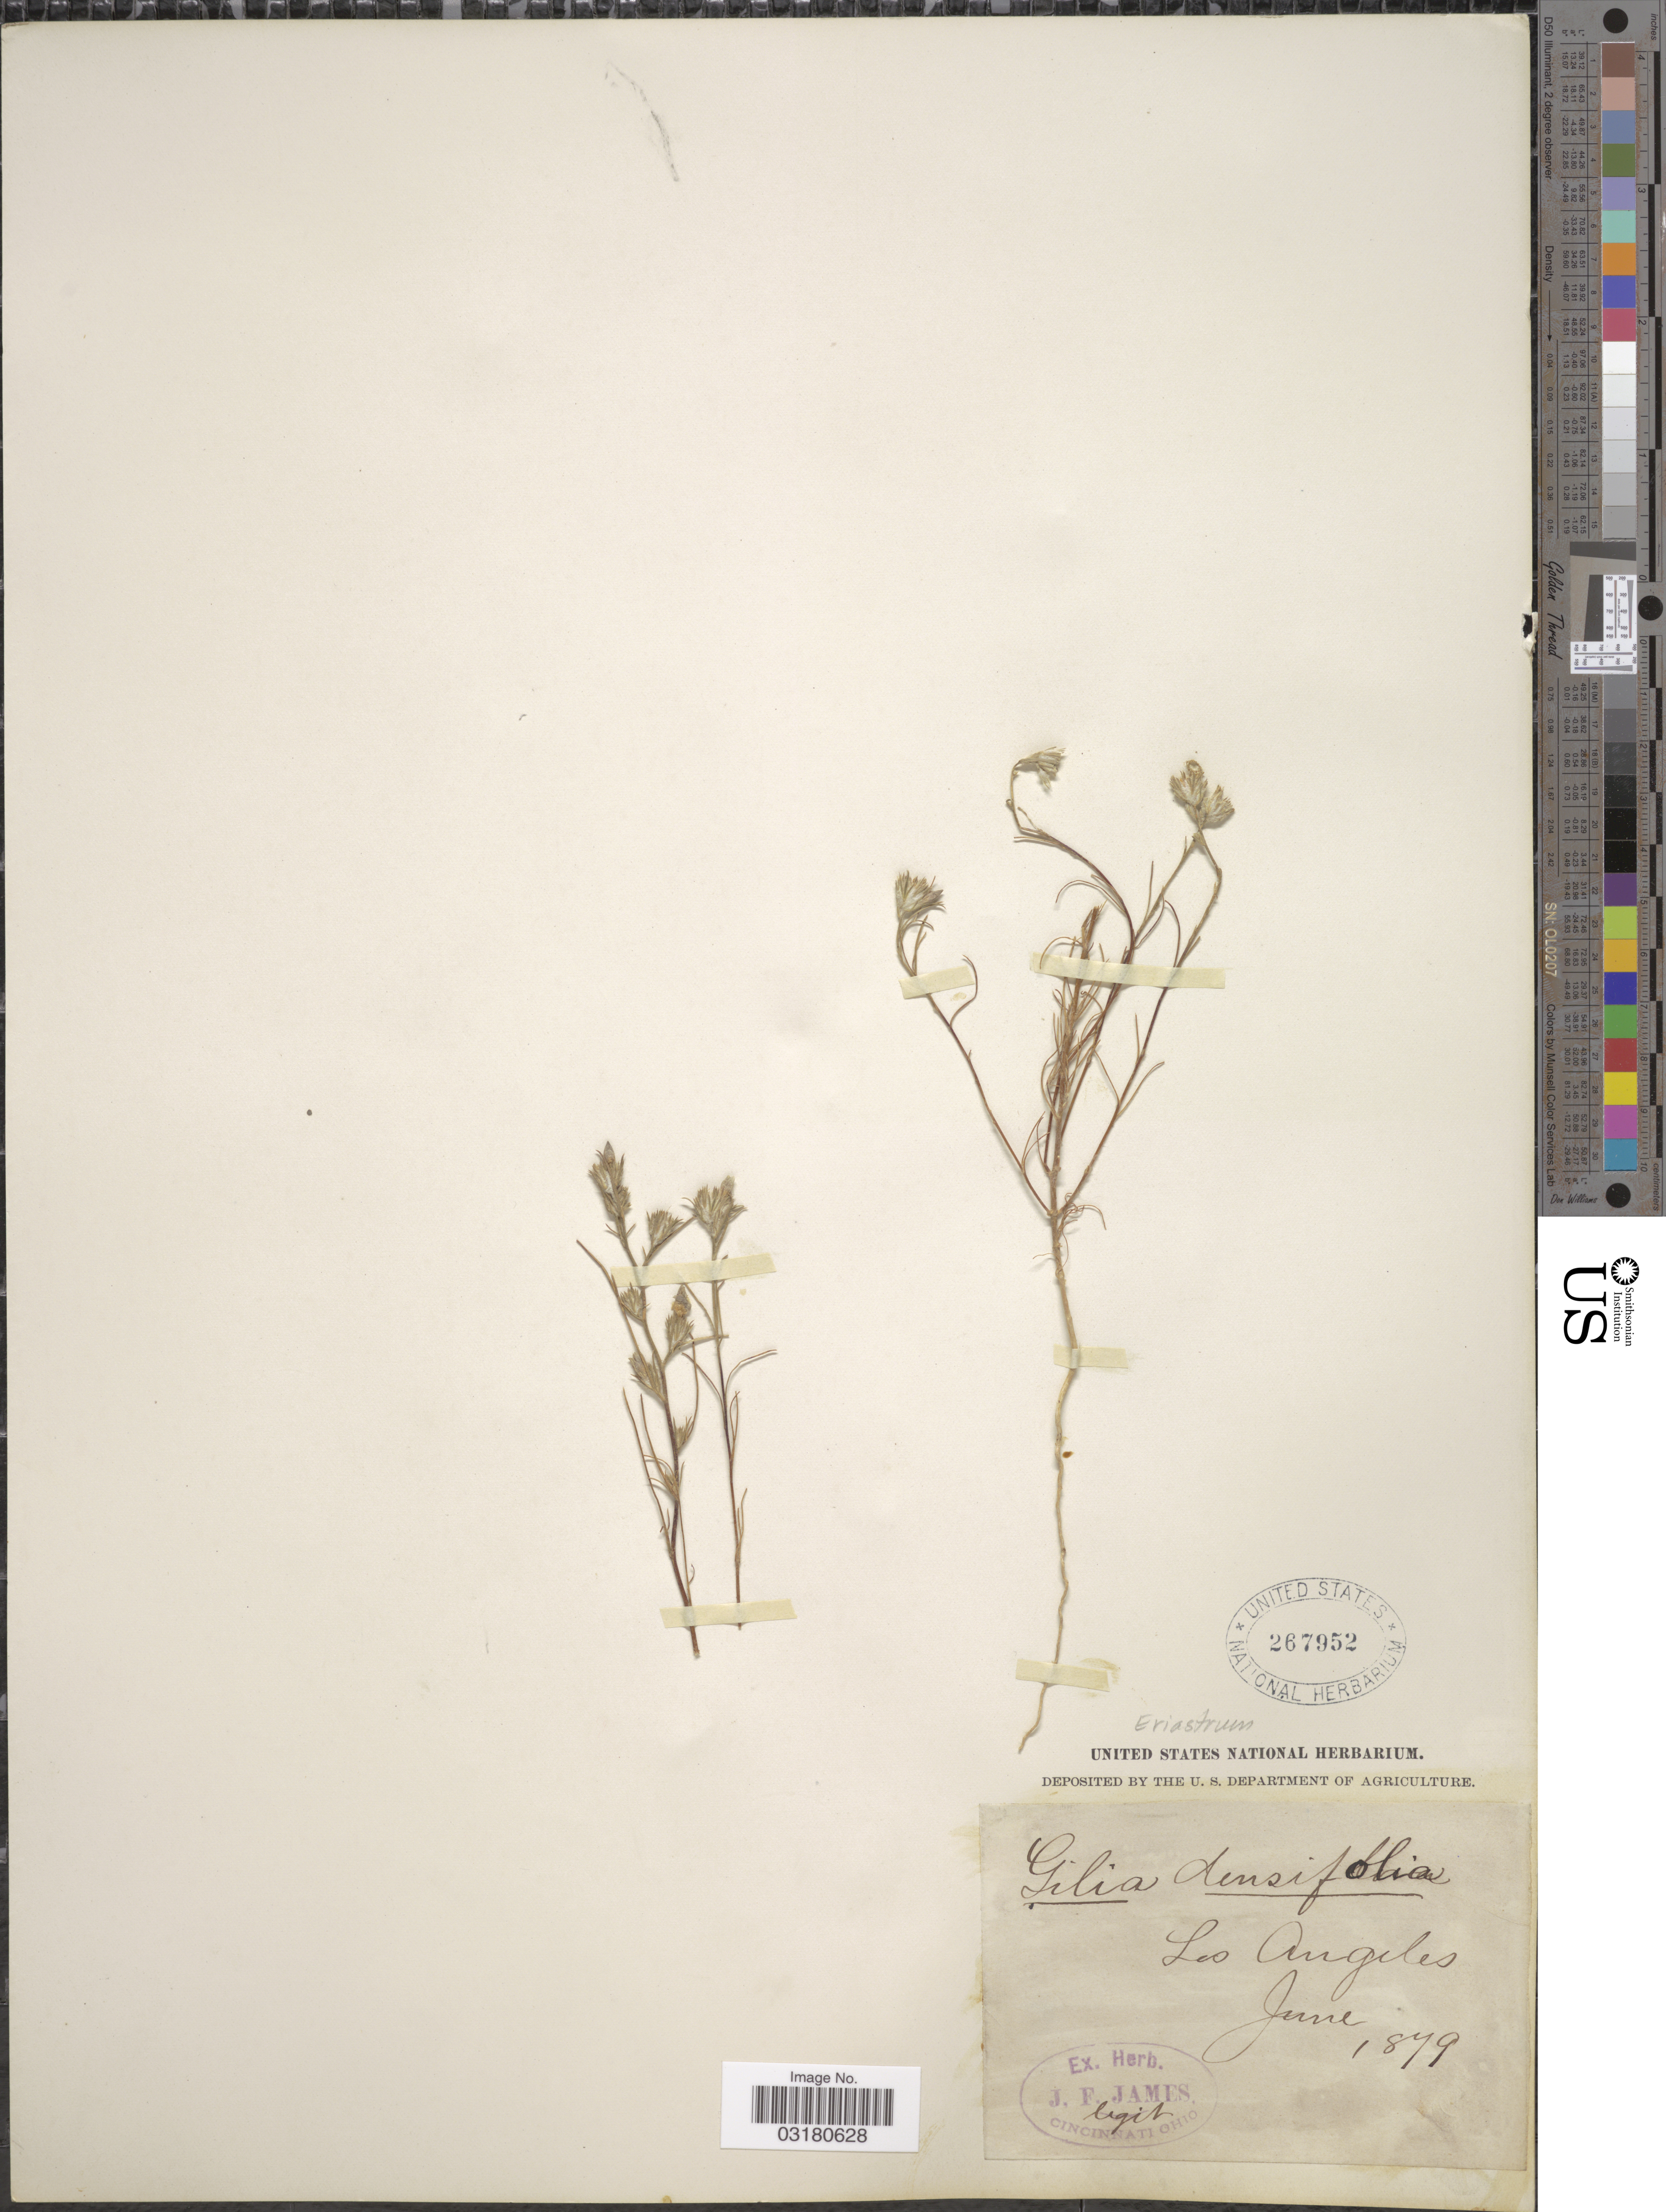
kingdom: Plantae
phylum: Tracheophyta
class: Magnoliopsida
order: Ericales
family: Polemoniaceae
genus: Eriastrum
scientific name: Eriastrum sp.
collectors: Ex herb. J. F. James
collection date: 1879-06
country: United States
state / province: Ohio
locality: Los Angeles.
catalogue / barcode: US 267952